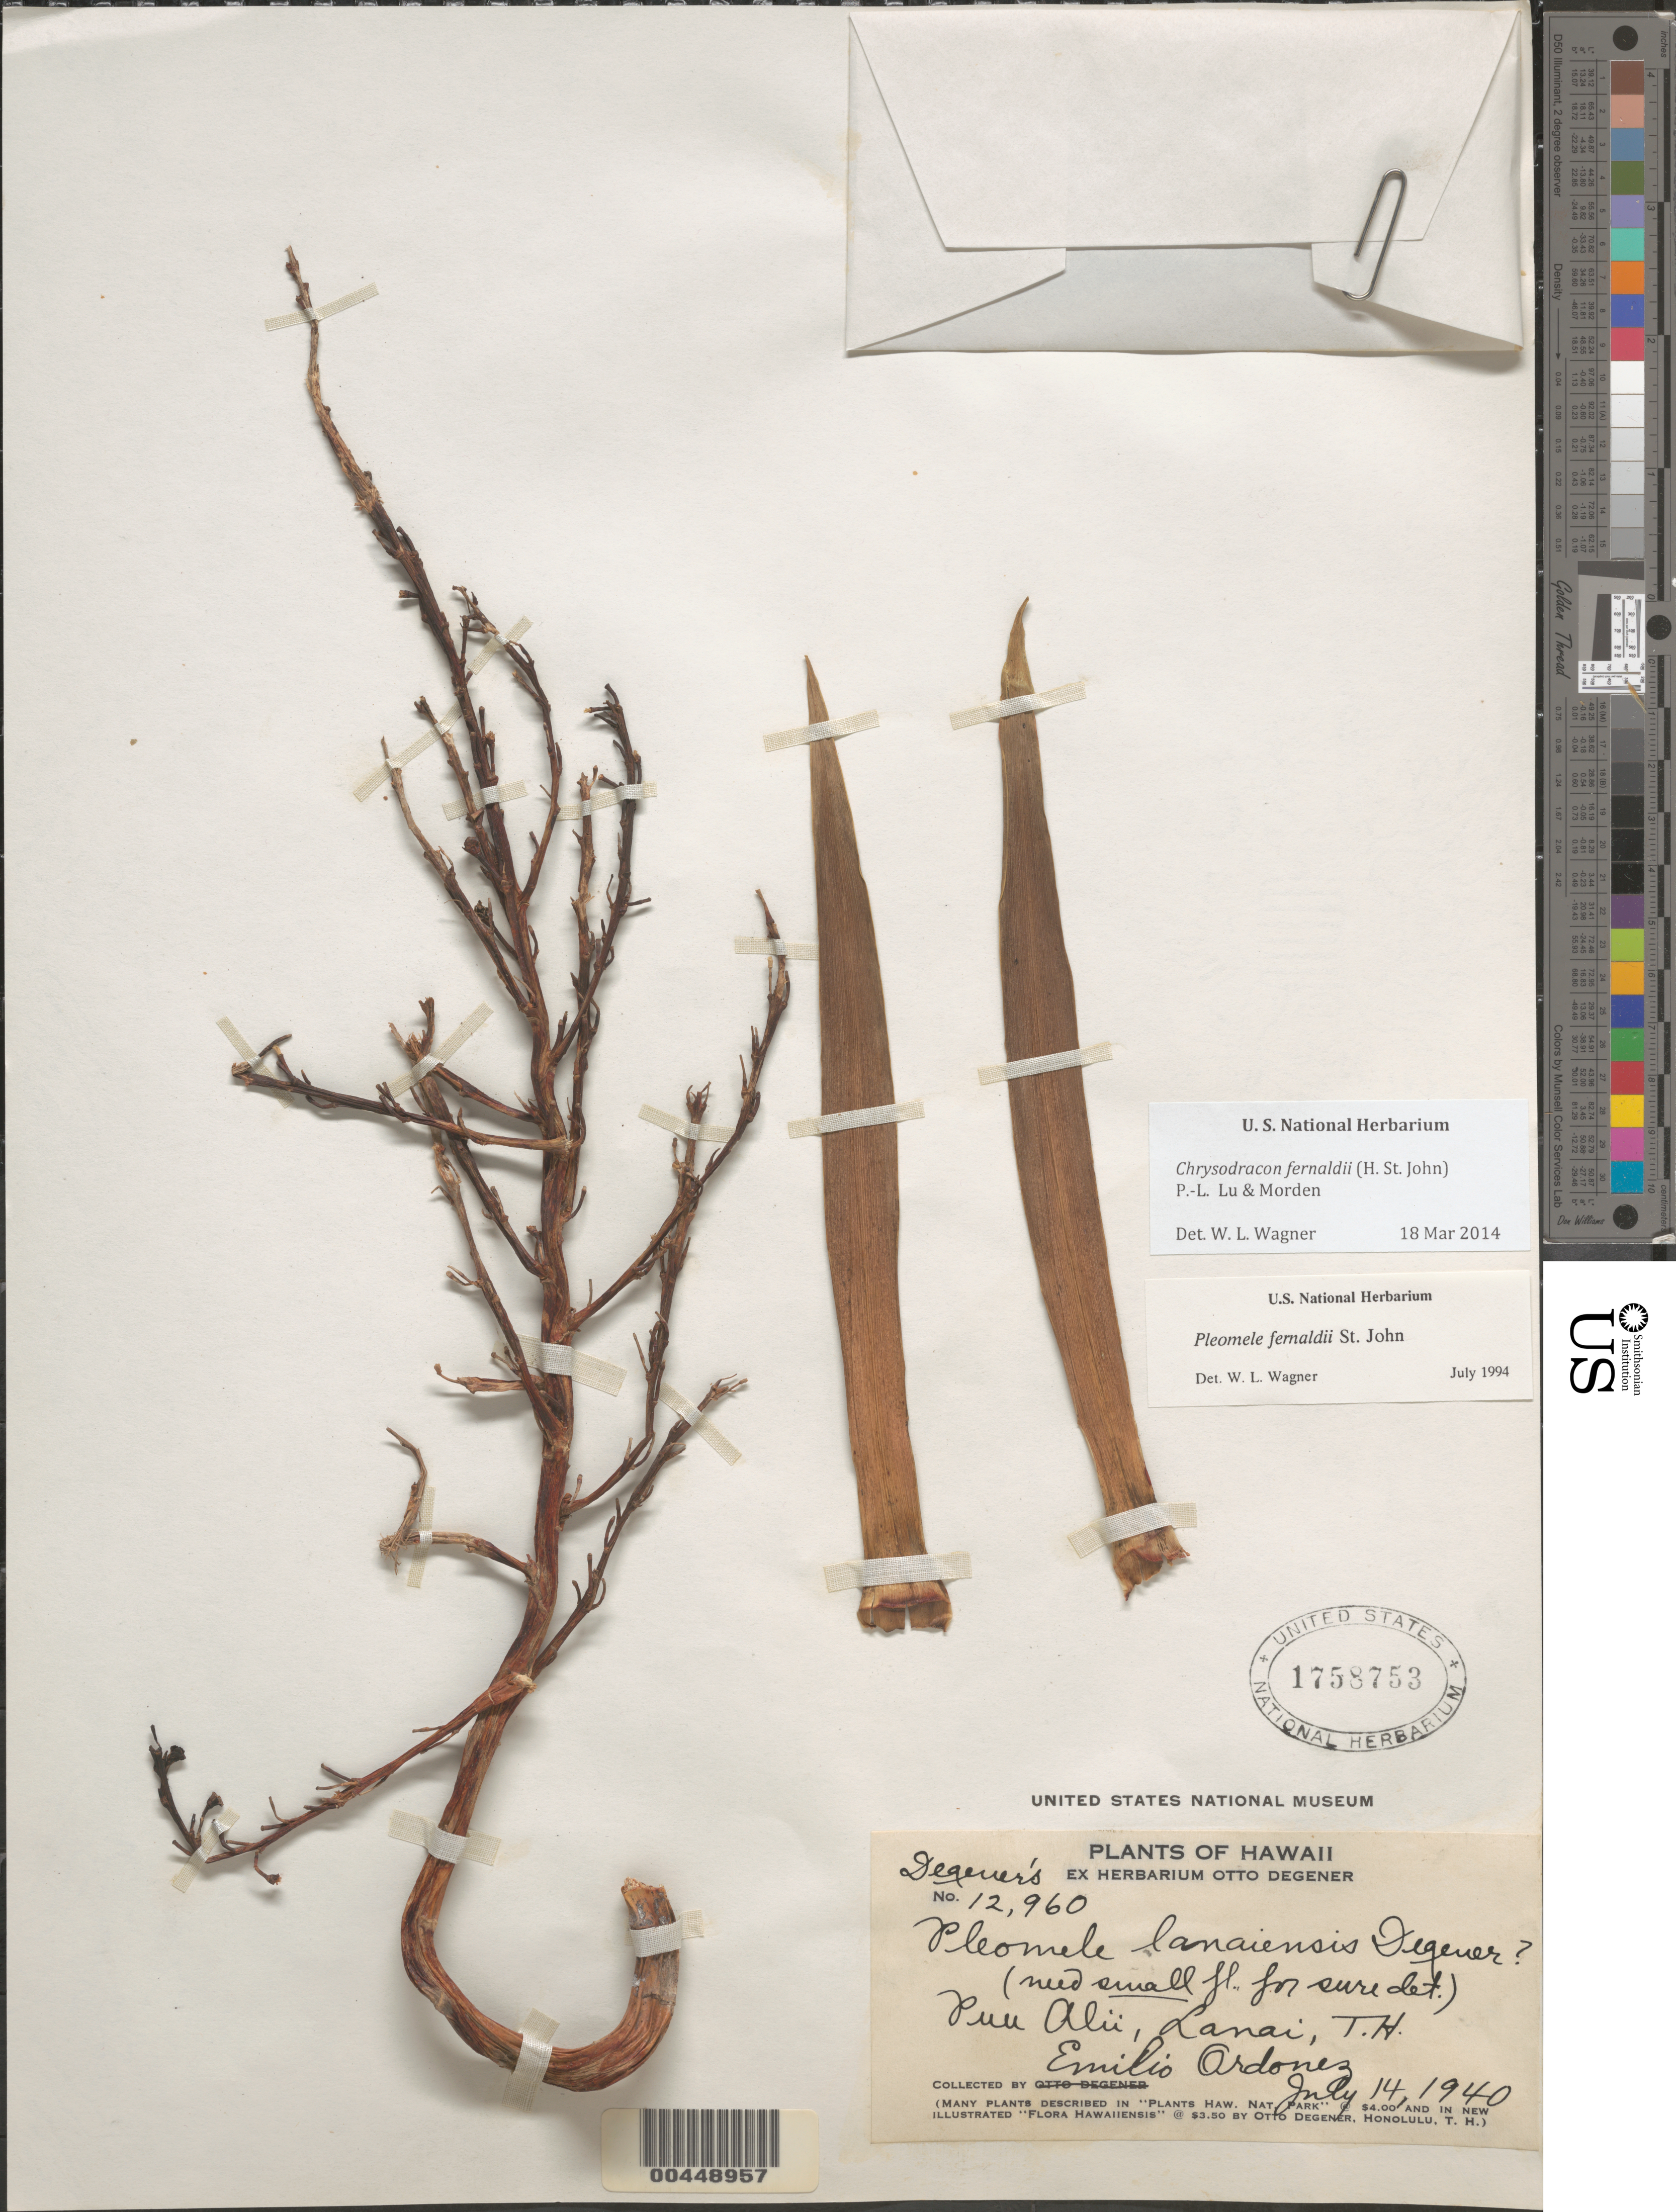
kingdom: Plantae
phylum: Tracheophyta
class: Liliopsida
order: Asparagales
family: Asparagaceae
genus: Dracaena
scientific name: Dracaena fernaldii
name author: (H. St. John) Jankalski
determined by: Wagner, W. L., (BOT), Smithsonian Institution - National Museum of Natural History (UNITED STATES)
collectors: E. Ordonez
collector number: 12960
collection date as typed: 14 Jul 1940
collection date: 1940-07-14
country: United States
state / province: Hawaii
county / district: Maui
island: Lana'i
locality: Puu Alii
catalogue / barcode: US 1758753